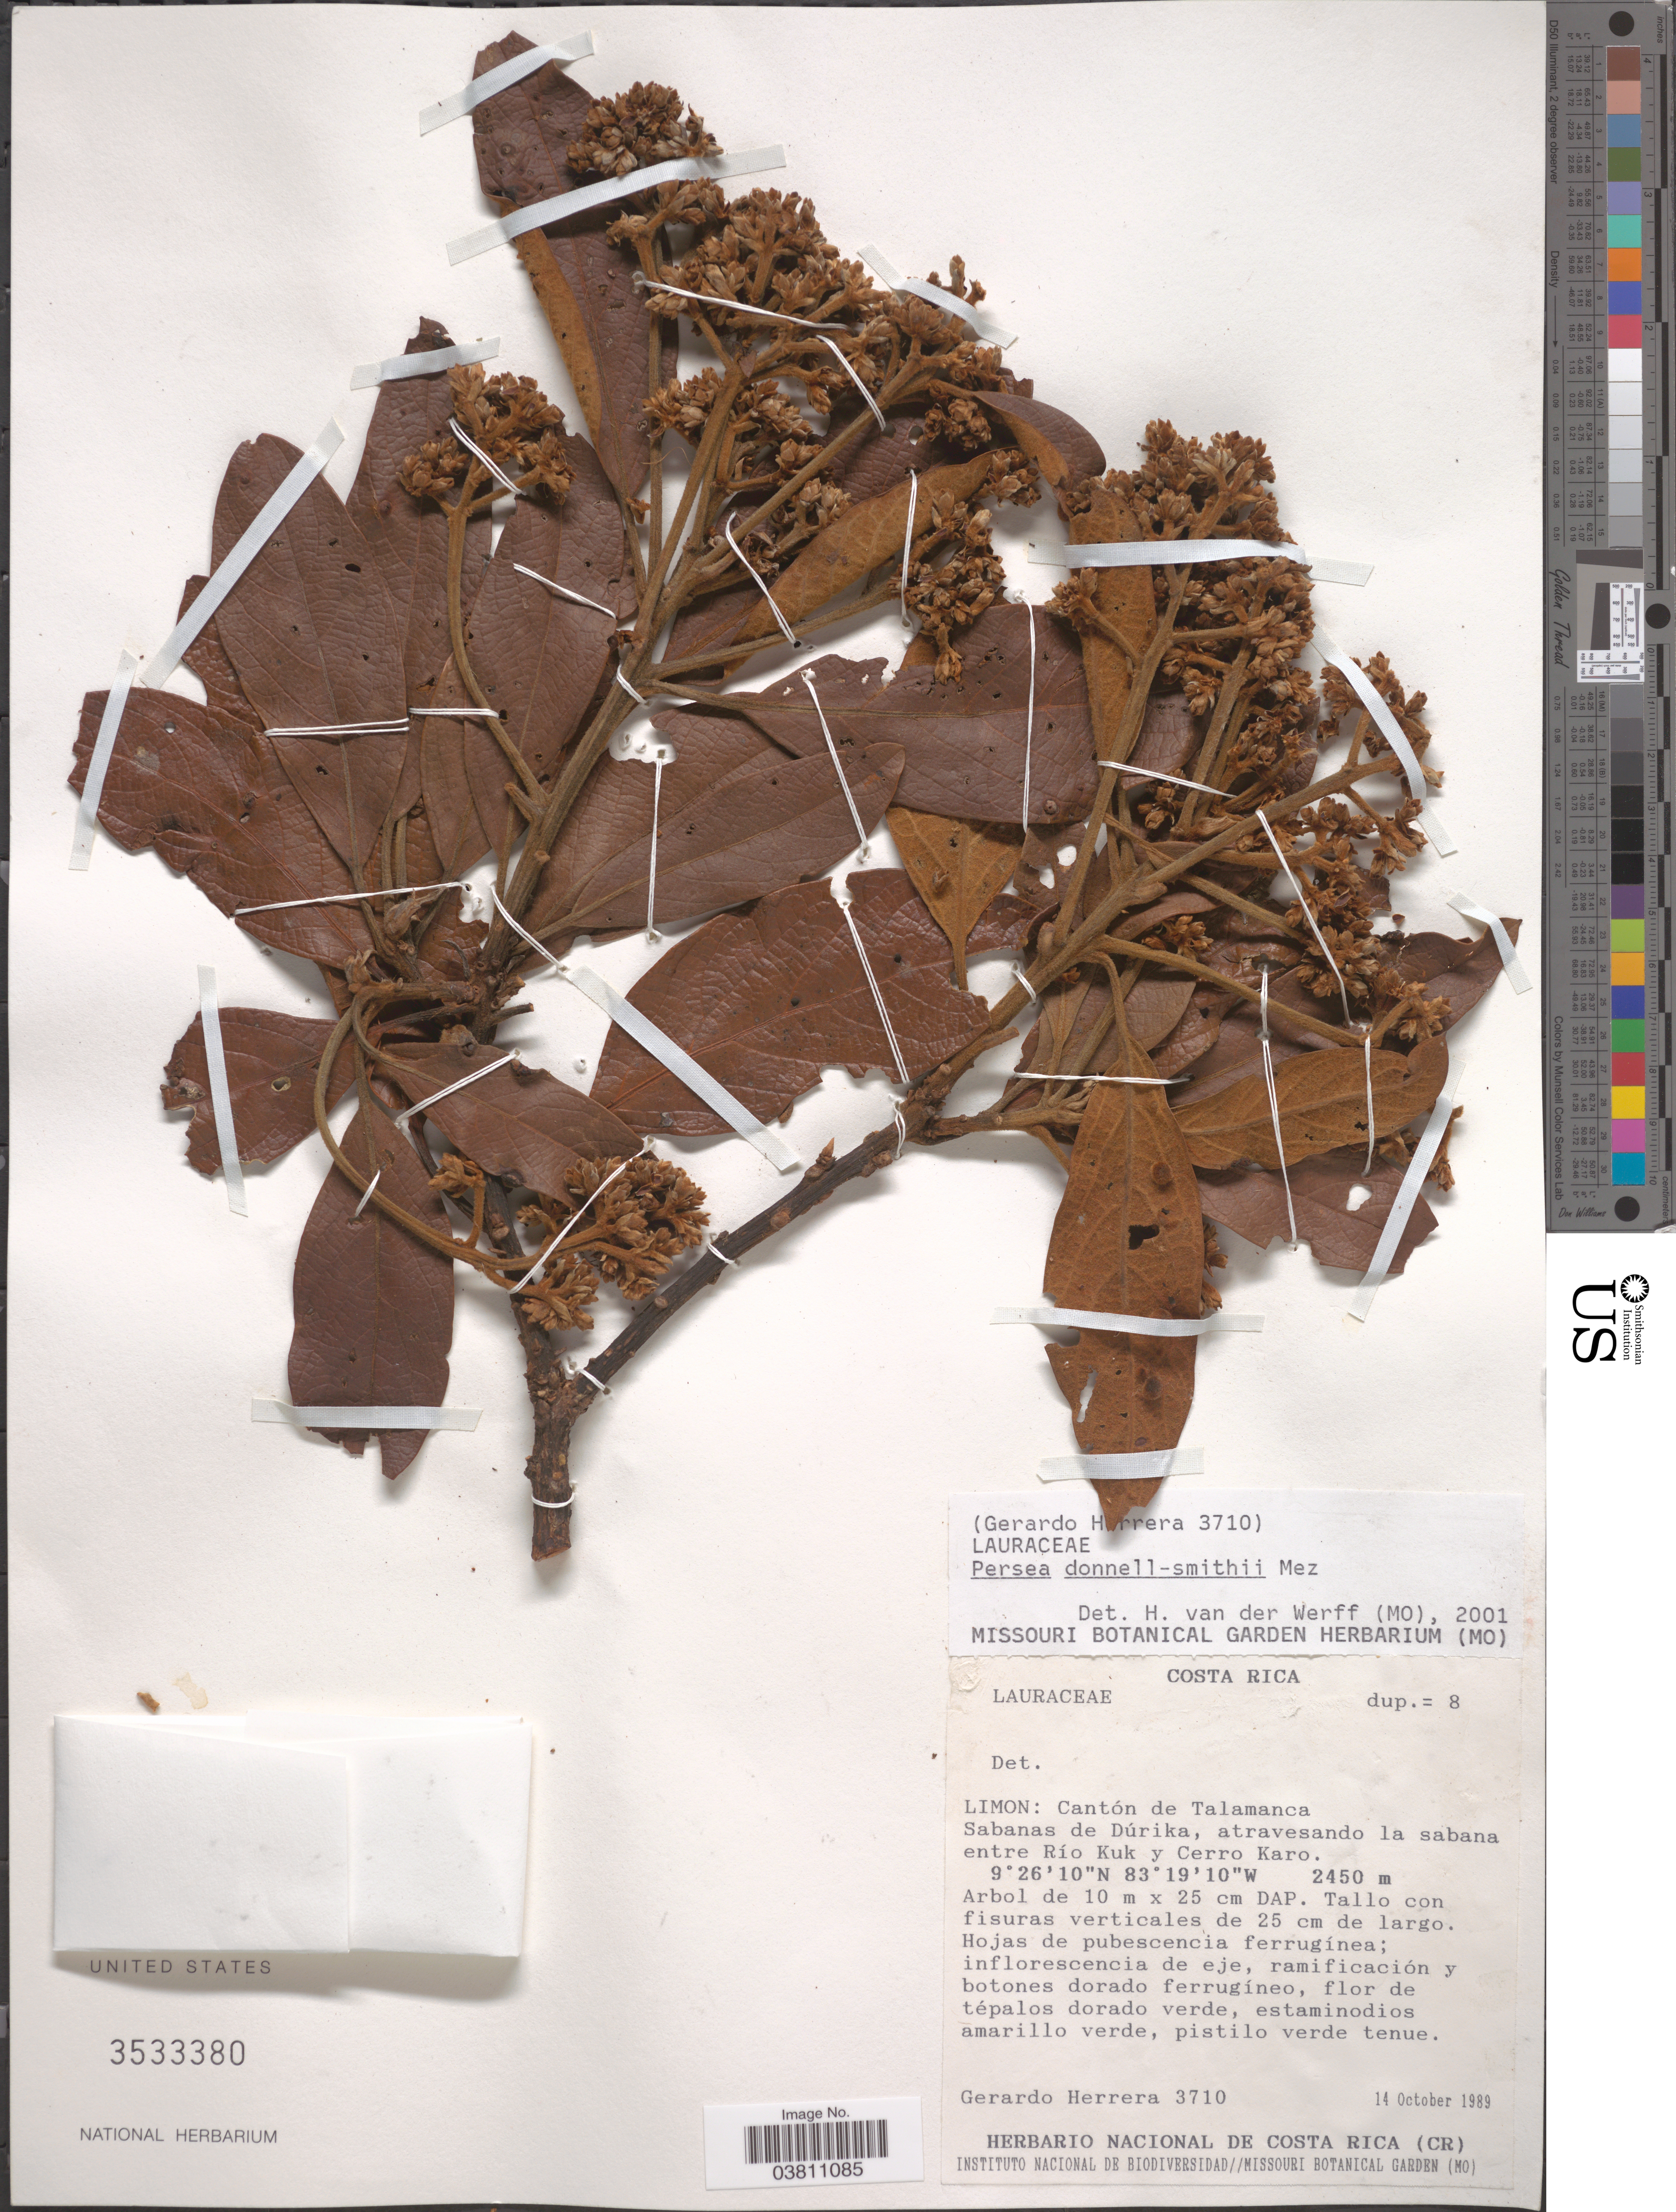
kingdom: Plantae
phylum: Tracheophyta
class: Magnoliopsida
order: Laurales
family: Lauraceae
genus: Persea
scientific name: Persea donnell-smithii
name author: Mez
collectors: G. Herrera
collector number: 3710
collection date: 1989-10-14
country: Costa Rica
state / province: Limón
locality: Cantón de Talamanca. Sabanas de Dúrika, atravesando la sabana entre Río Kuk y Cerro Karo.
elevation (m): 2450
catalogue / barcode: US 3533380